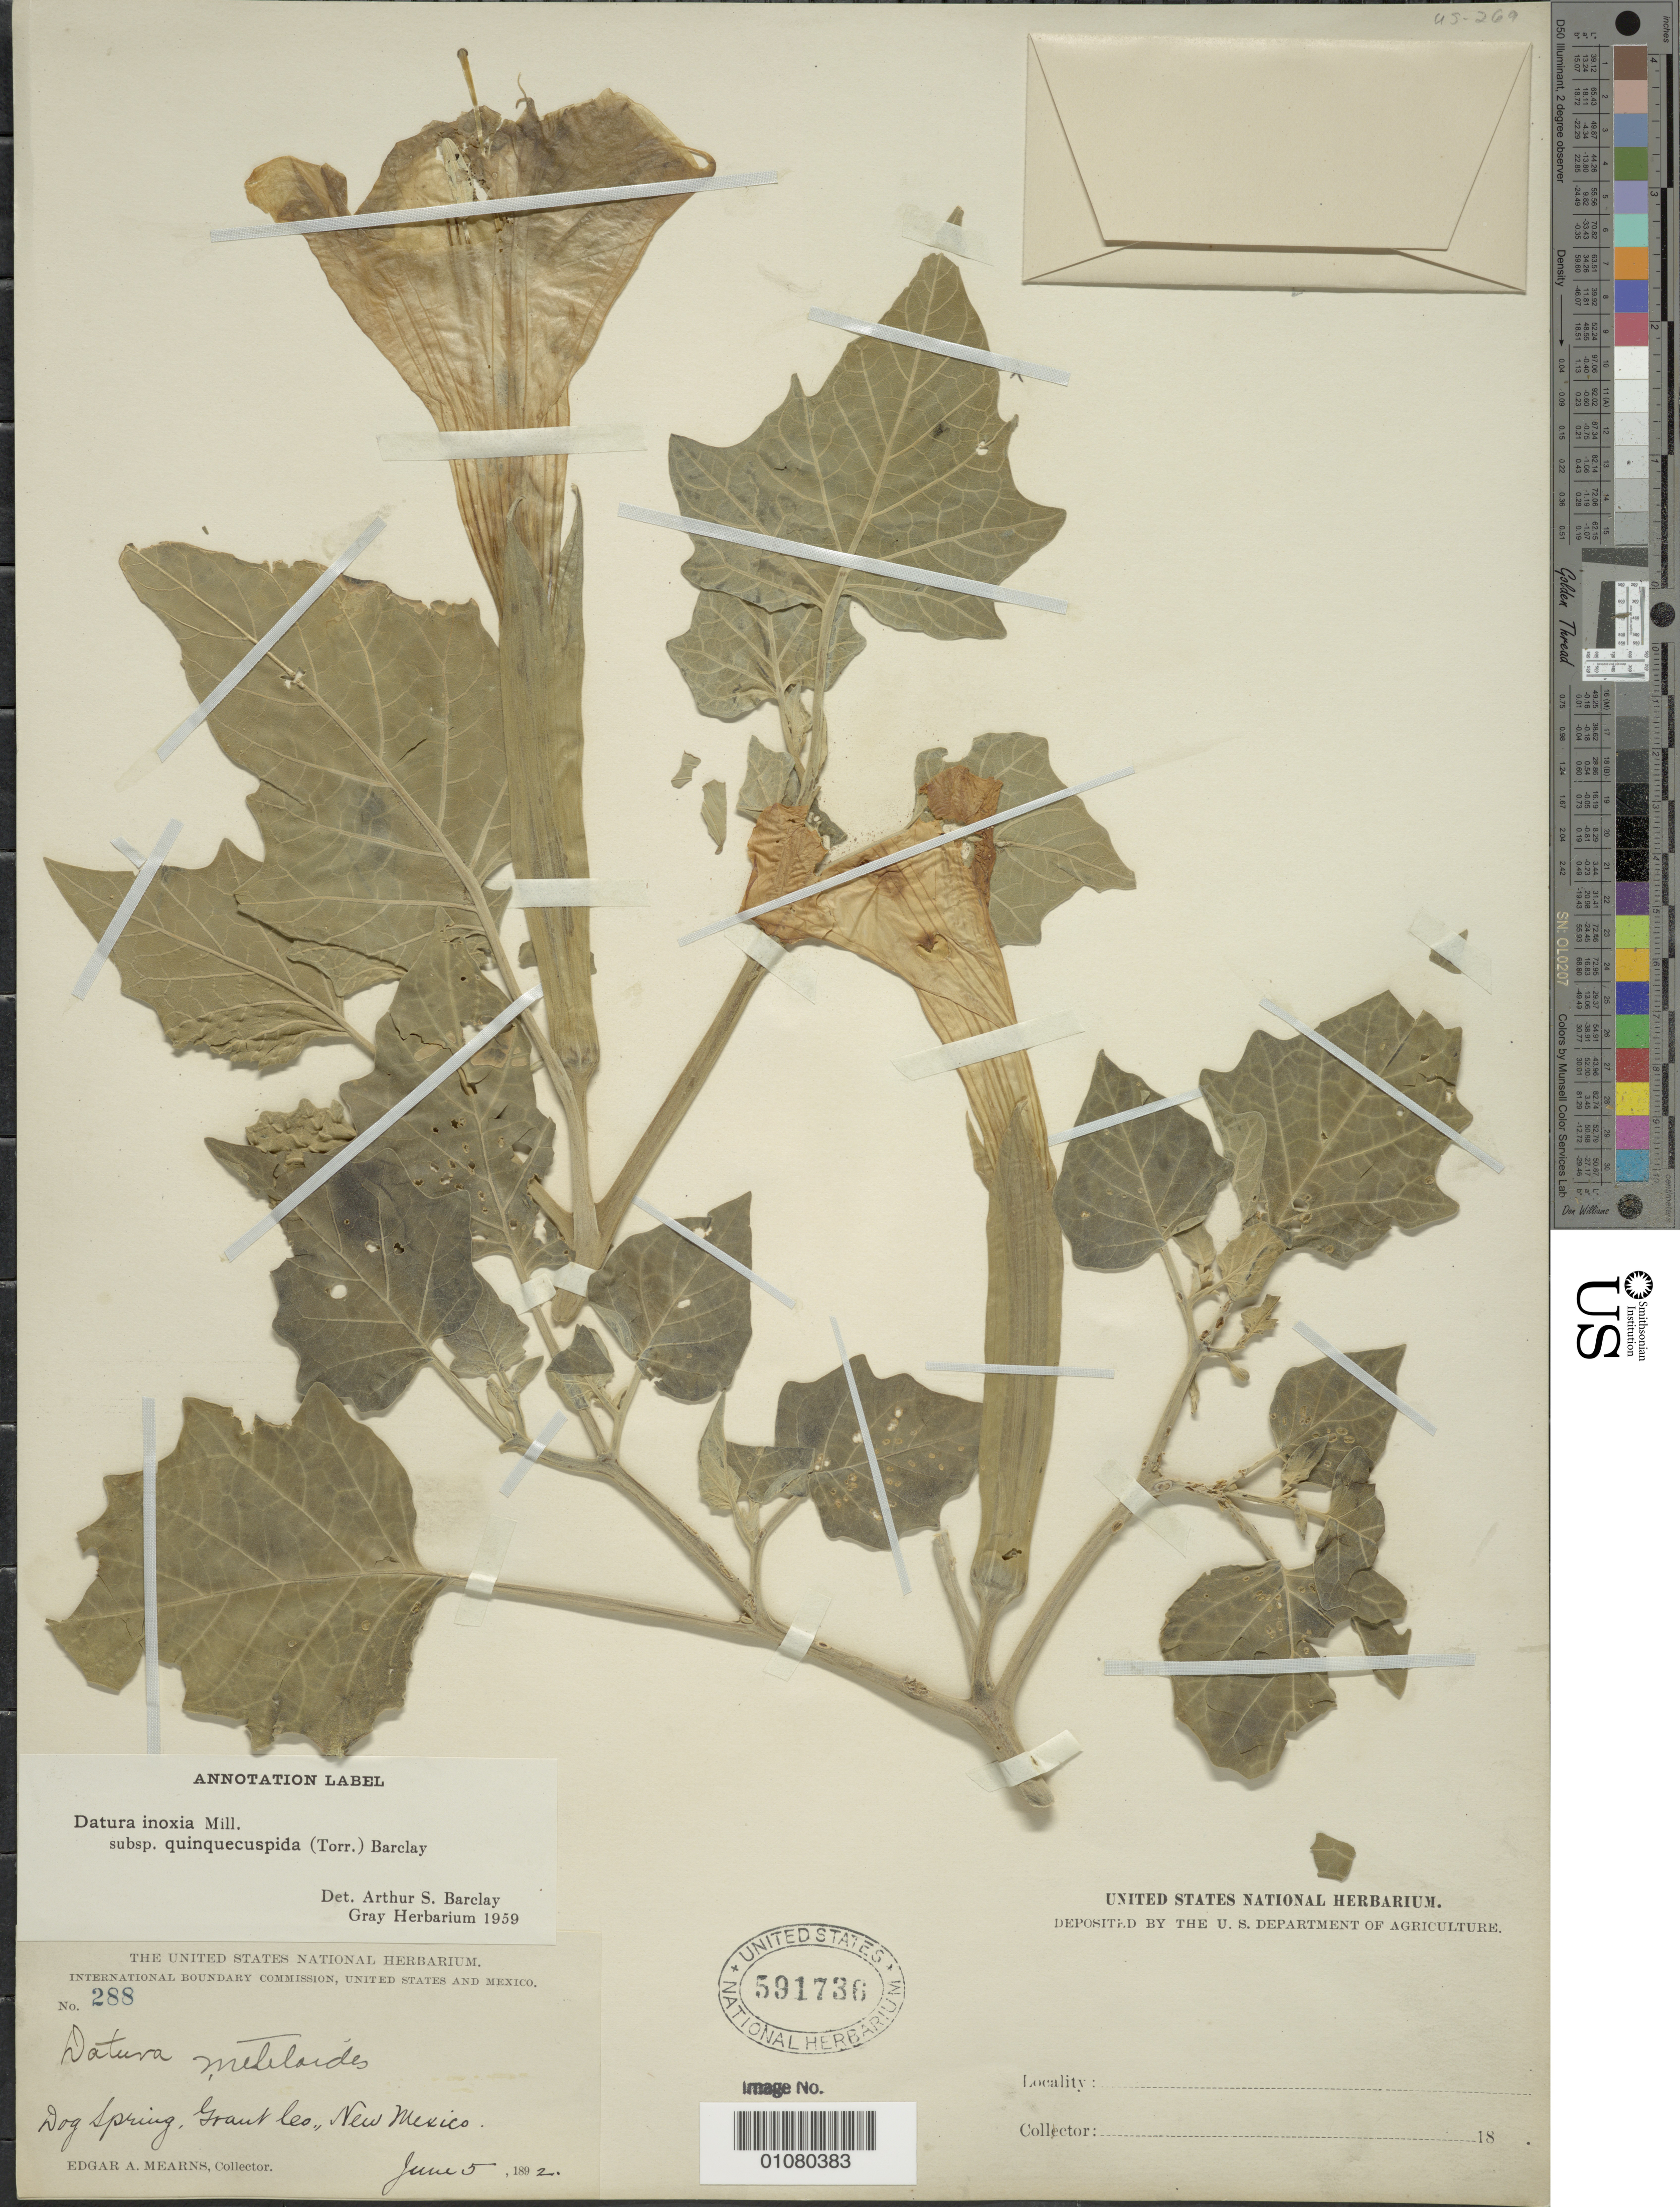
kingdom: Plantae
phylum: Tracheophyta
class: Magnoliopsida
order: Solanales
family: Solanaceae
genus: Datura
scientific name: Datura innoxia subsp. quinquecuspidata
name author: (Torr.) A.S. Barclay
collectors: E. A. Mearns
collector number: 288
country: United States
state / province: New Mexico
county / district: Grant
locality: Dog Spring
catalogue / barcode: US 591736